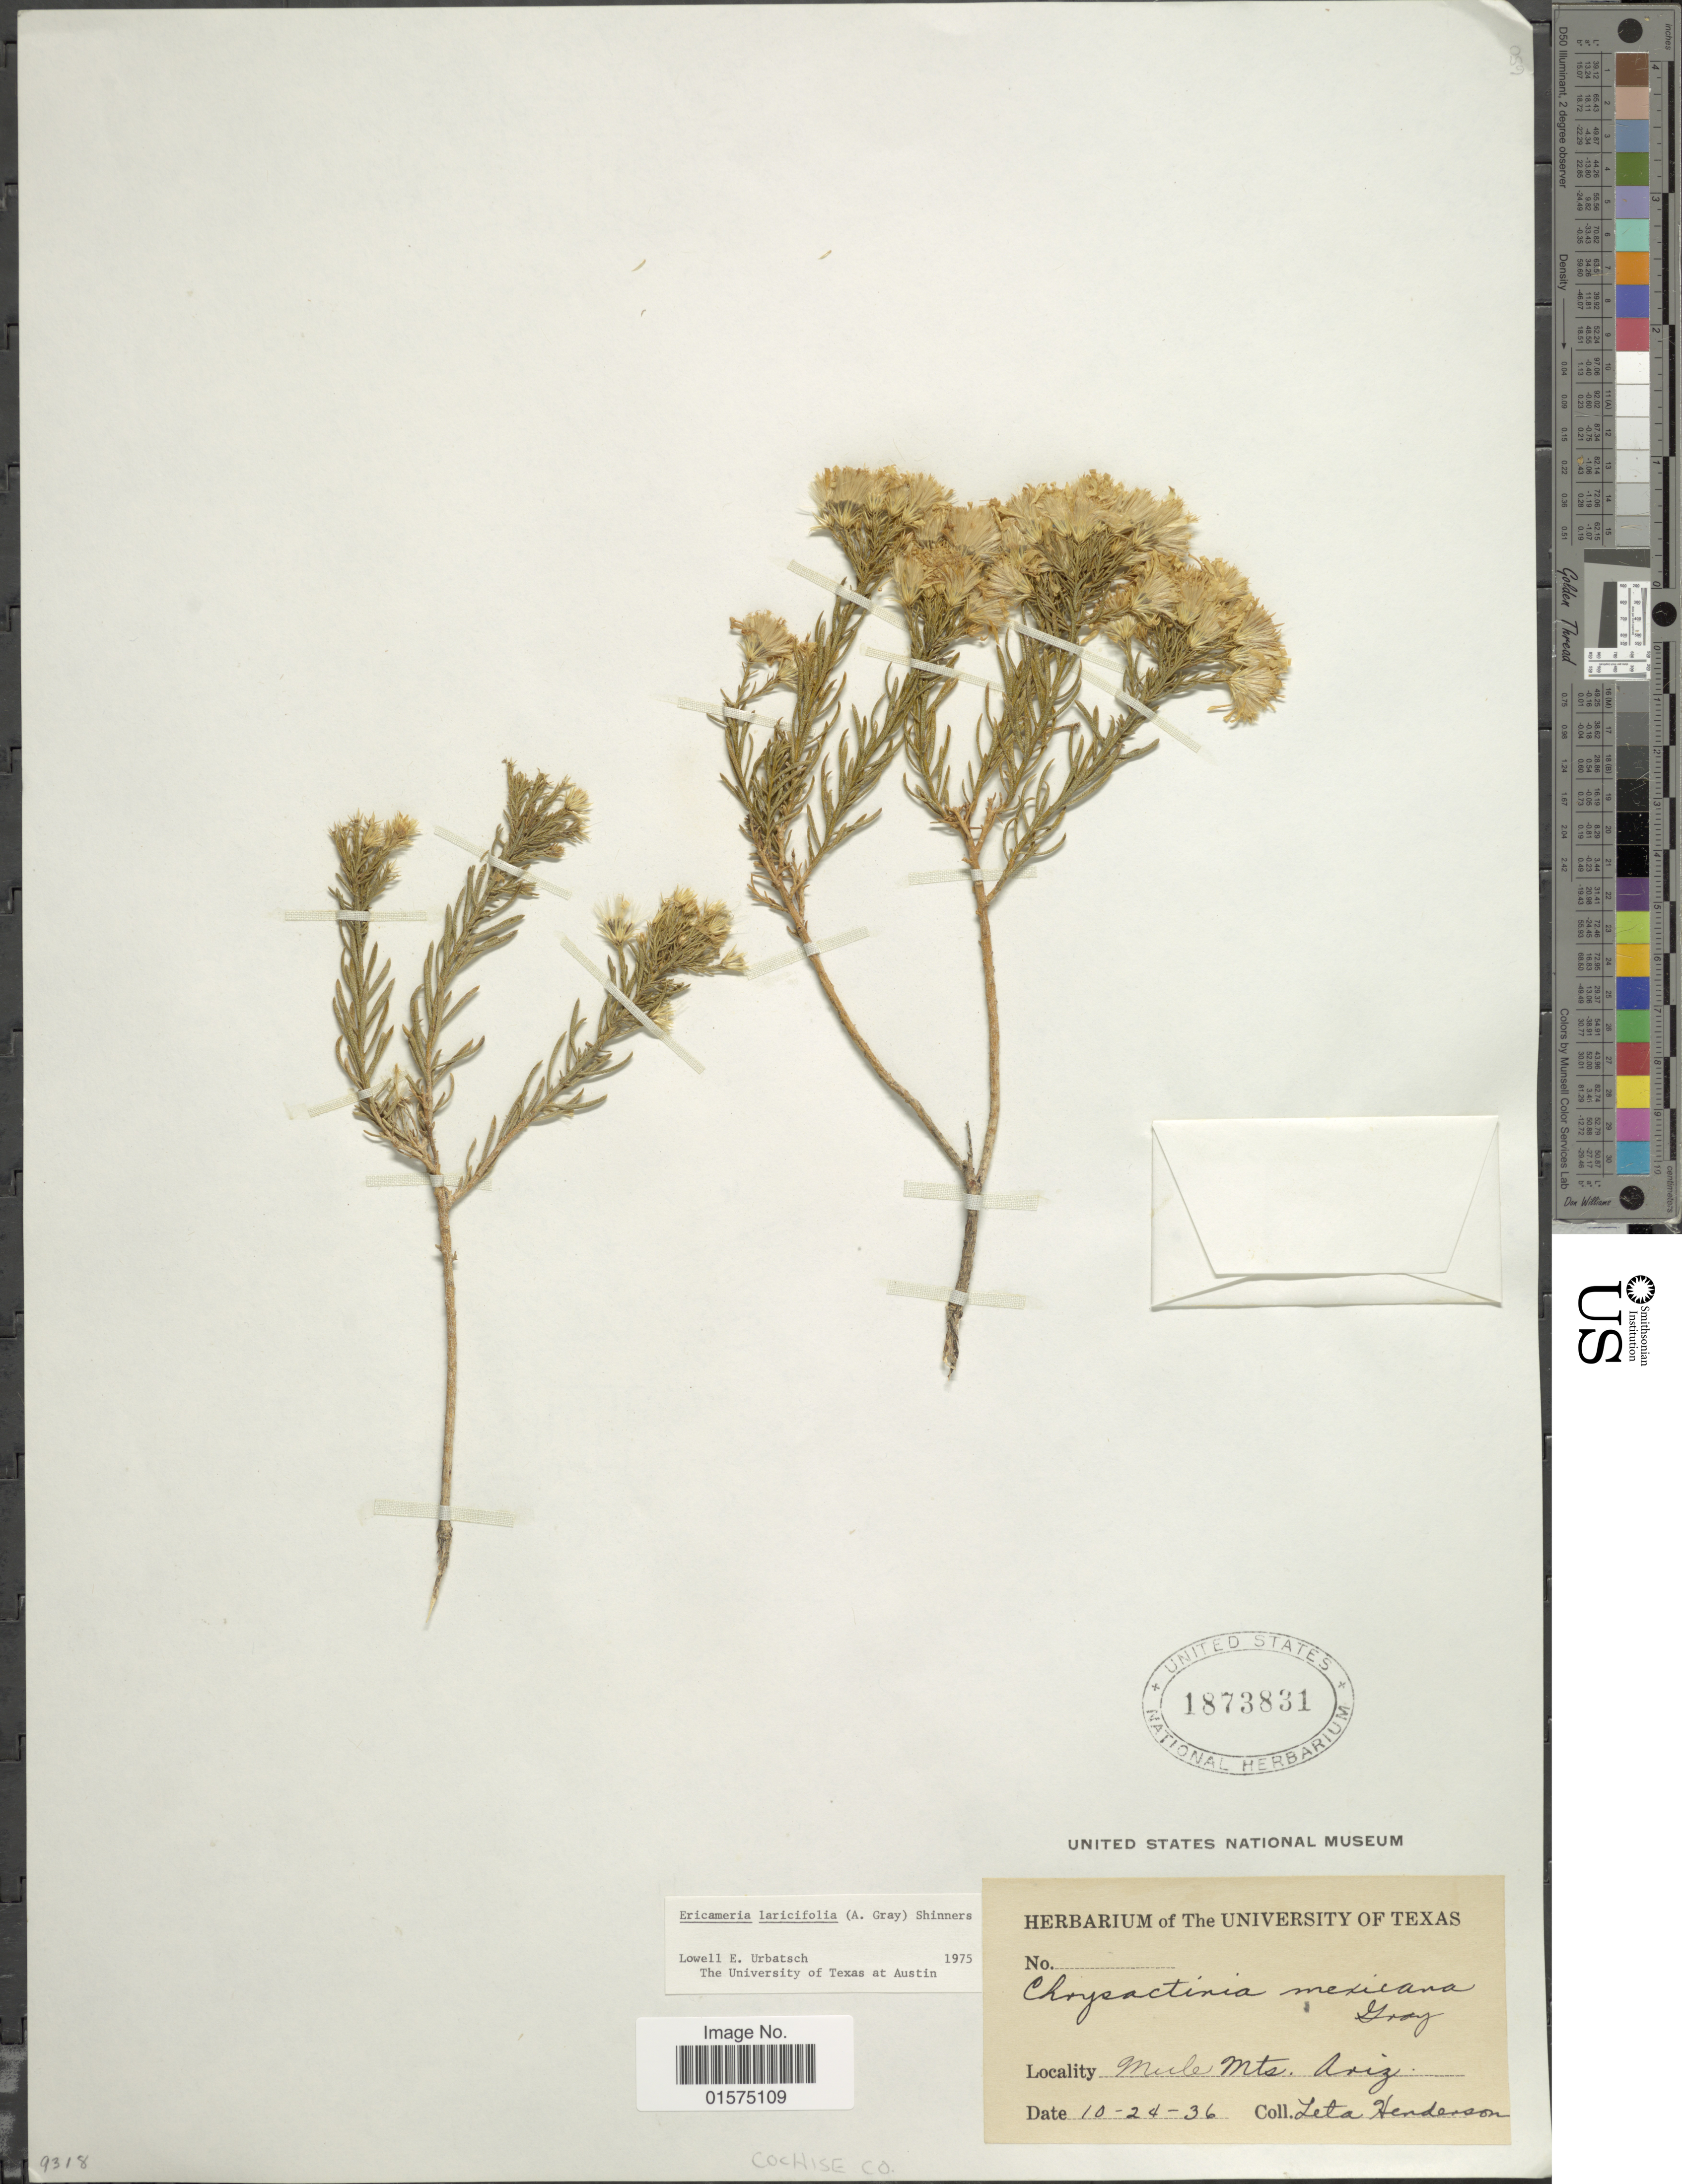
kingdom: Plantae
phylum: Tracheophyta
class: Magnoliopsida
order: Asterales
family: Asteraceae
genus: Ericameria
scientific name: Ericameria laricifolia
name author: (A. Gray) Shinners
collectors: L. Henderson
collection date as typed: Transcribed d/m/y: 24/10/36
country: United States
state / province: Arizona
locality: Mule Mts.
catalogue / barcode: US 1873831